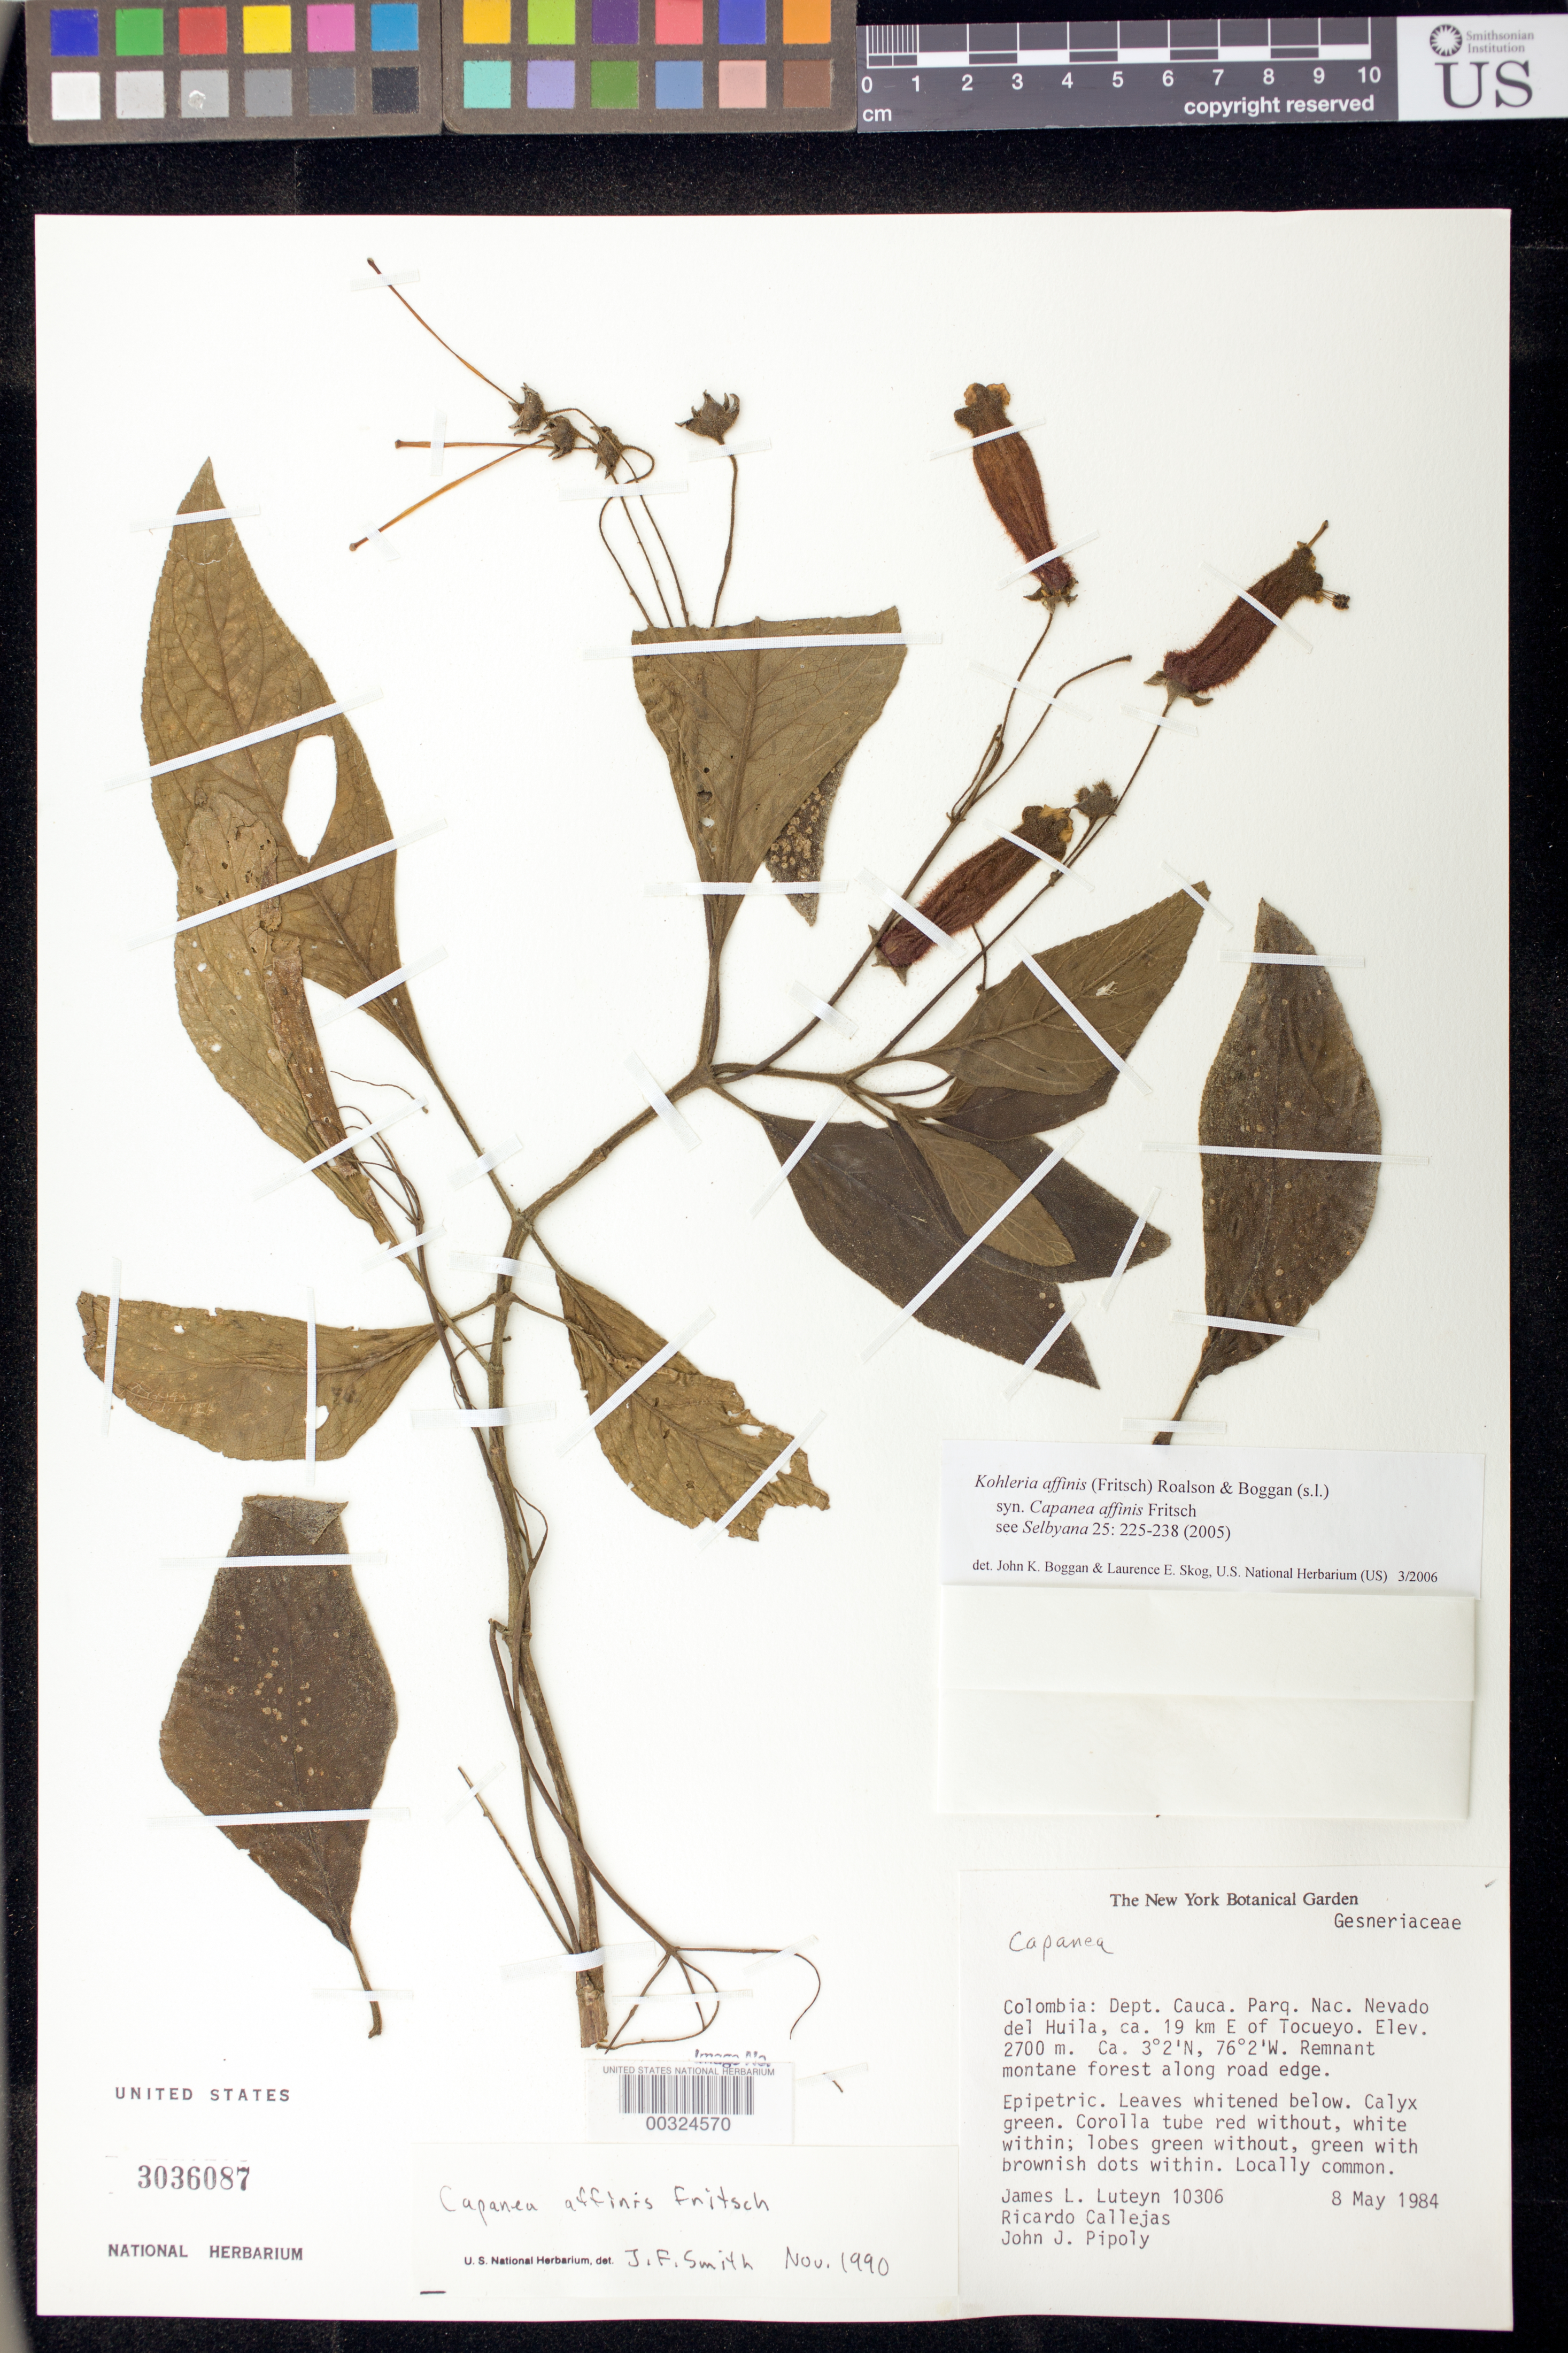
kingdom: Plantae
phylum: Tracheophyta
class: Magnoliopsida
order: Lamiales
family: Gesneriaceae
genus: Kohleria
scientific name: Kohleria affinis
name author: (Fritsch) Roalson & Boggan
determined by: Boggan, J. K.; Skog, L. E.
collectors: J. L. Luteyn, R. Callejas & J. J. Pipoly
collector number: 10306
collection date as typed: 08 May 1984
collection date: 1984-05-08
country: Colombia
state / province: Cauca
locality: Parq. Nac. Nevado del Huila, ca 19 km E of Tocueyo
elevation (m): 2700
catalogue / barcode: US 3036087